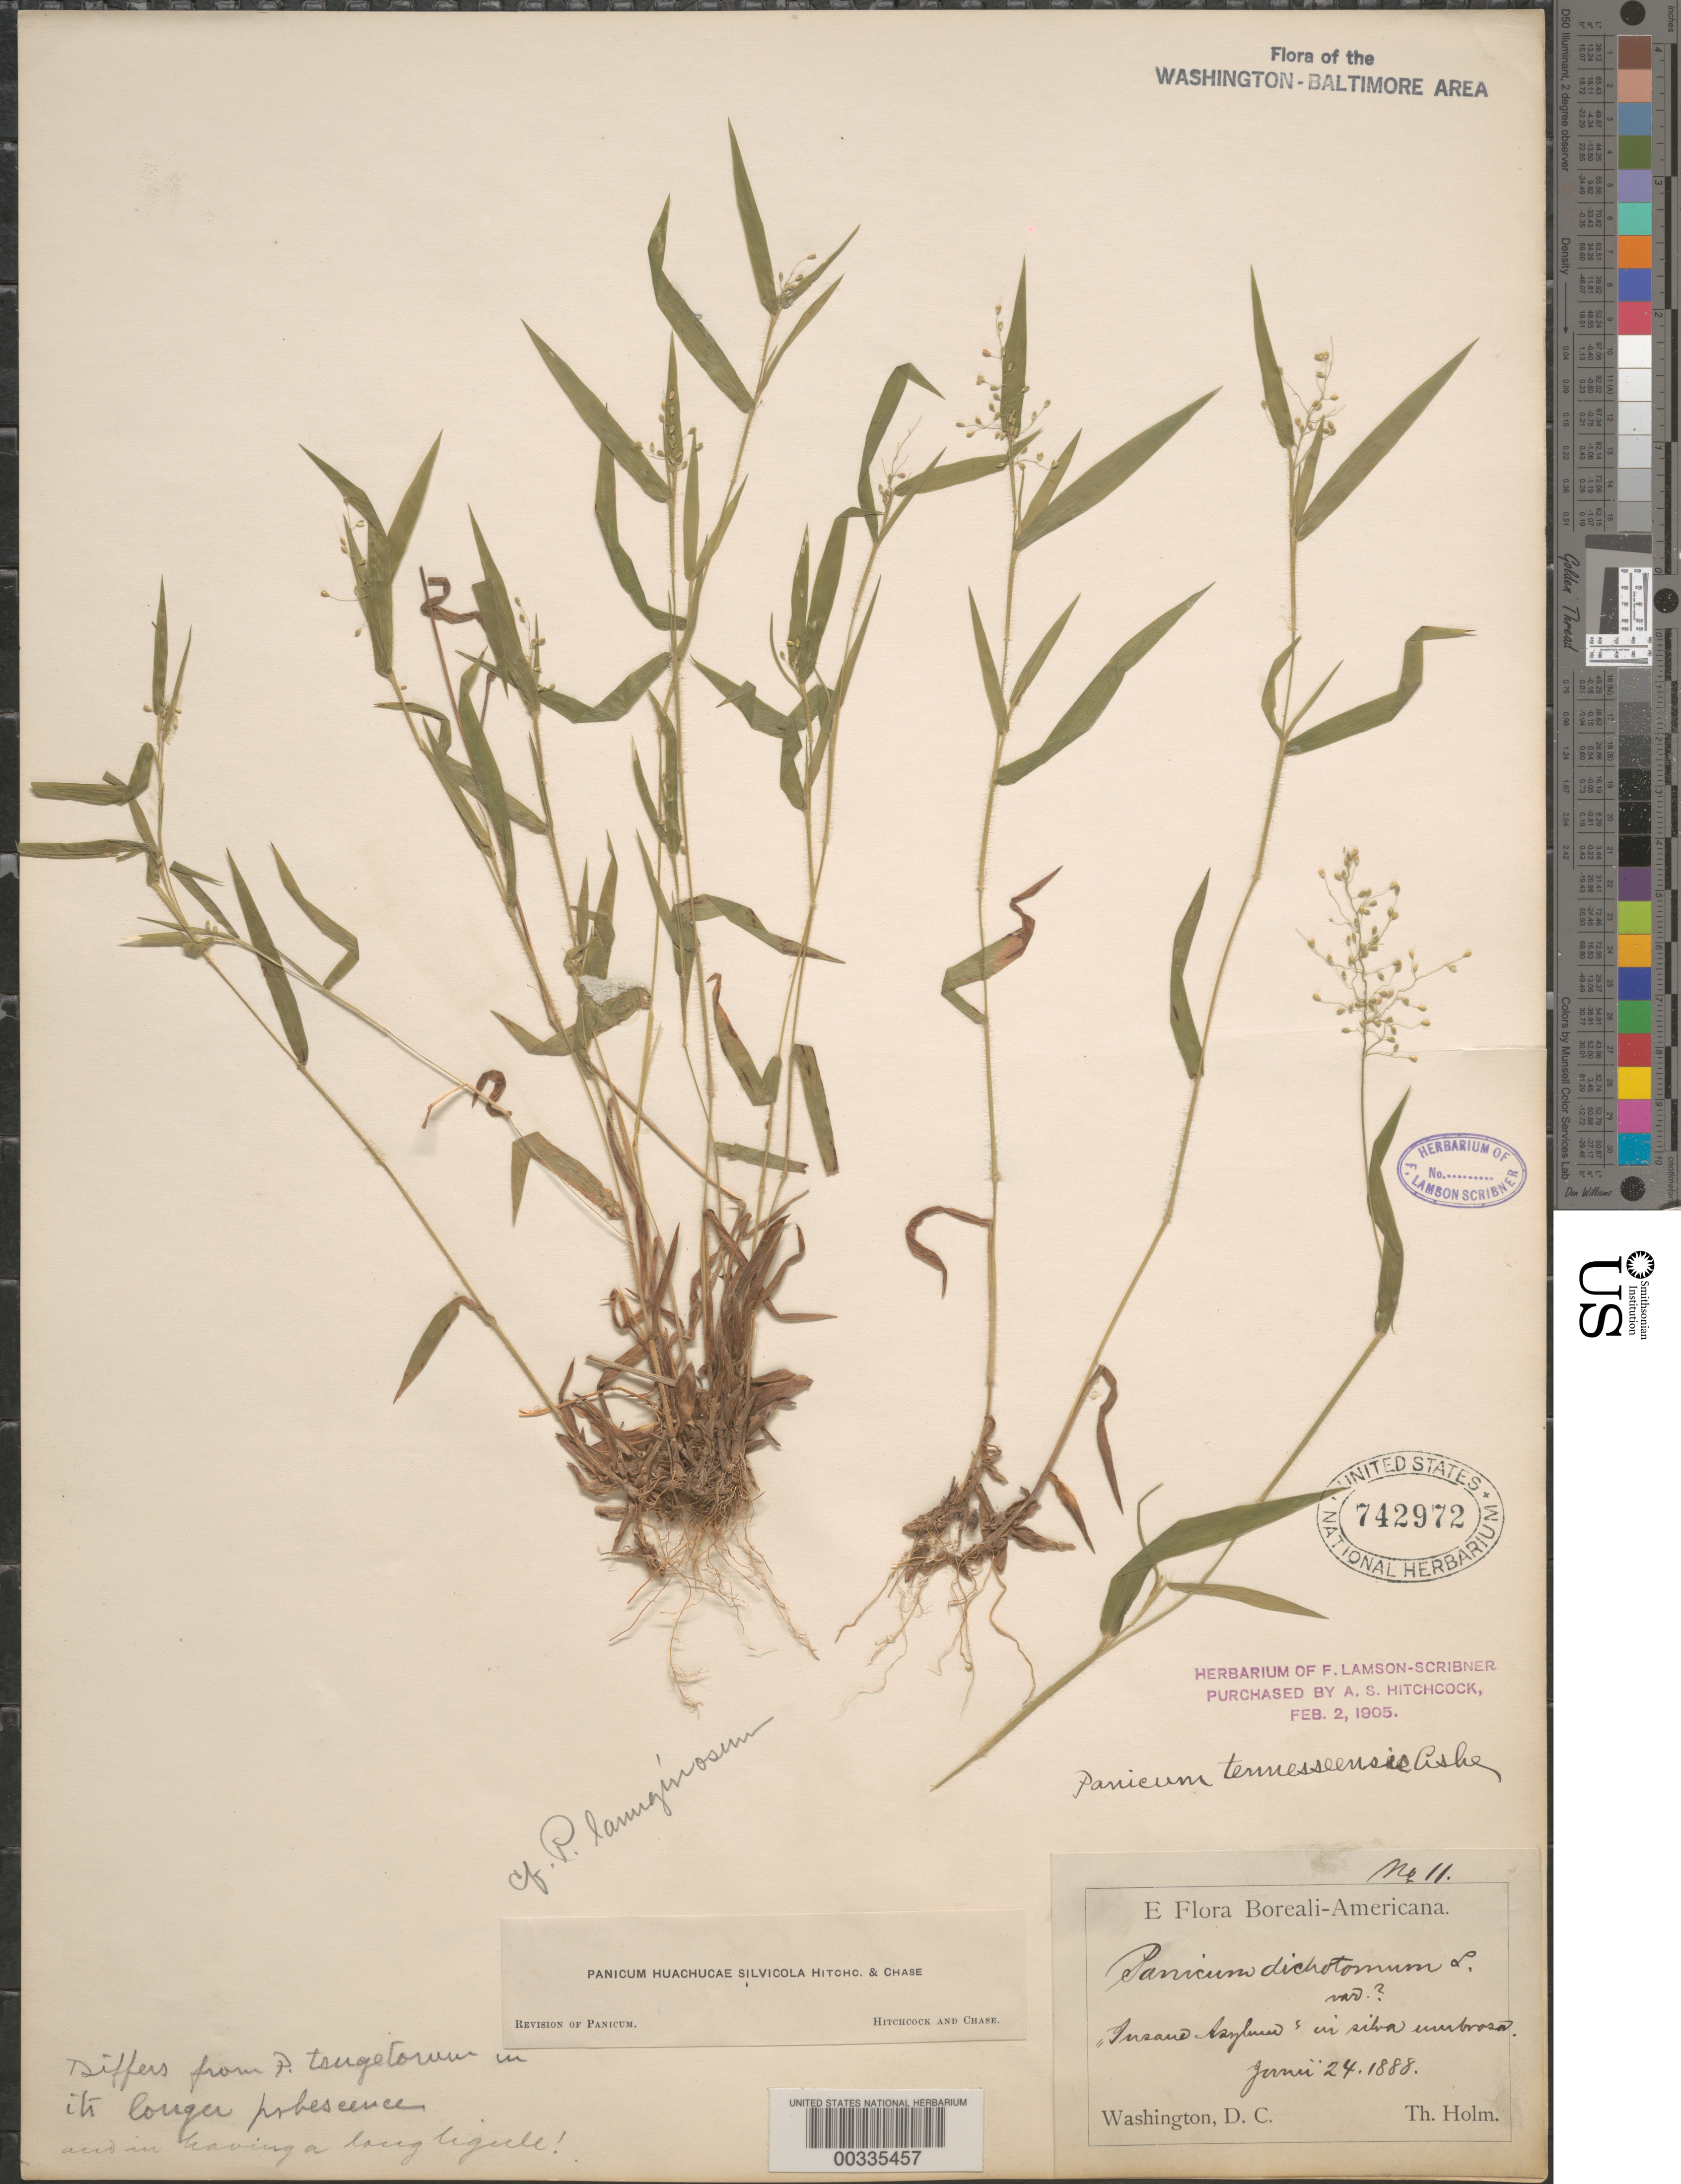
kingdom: Plantae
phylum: Tracheophyta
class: Liliopsida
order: Poales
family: Poaceae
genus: Dichanthelium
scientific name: Dichanthelium acuminatum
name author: (Sw.) Gould & C.A. Clark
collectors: T. Holm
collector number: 11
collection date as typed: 24 Jun 1888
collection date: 1888-06-24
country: United States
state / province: District of Columbia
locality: Insane Asylum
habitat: Forest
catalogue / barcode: US 742972